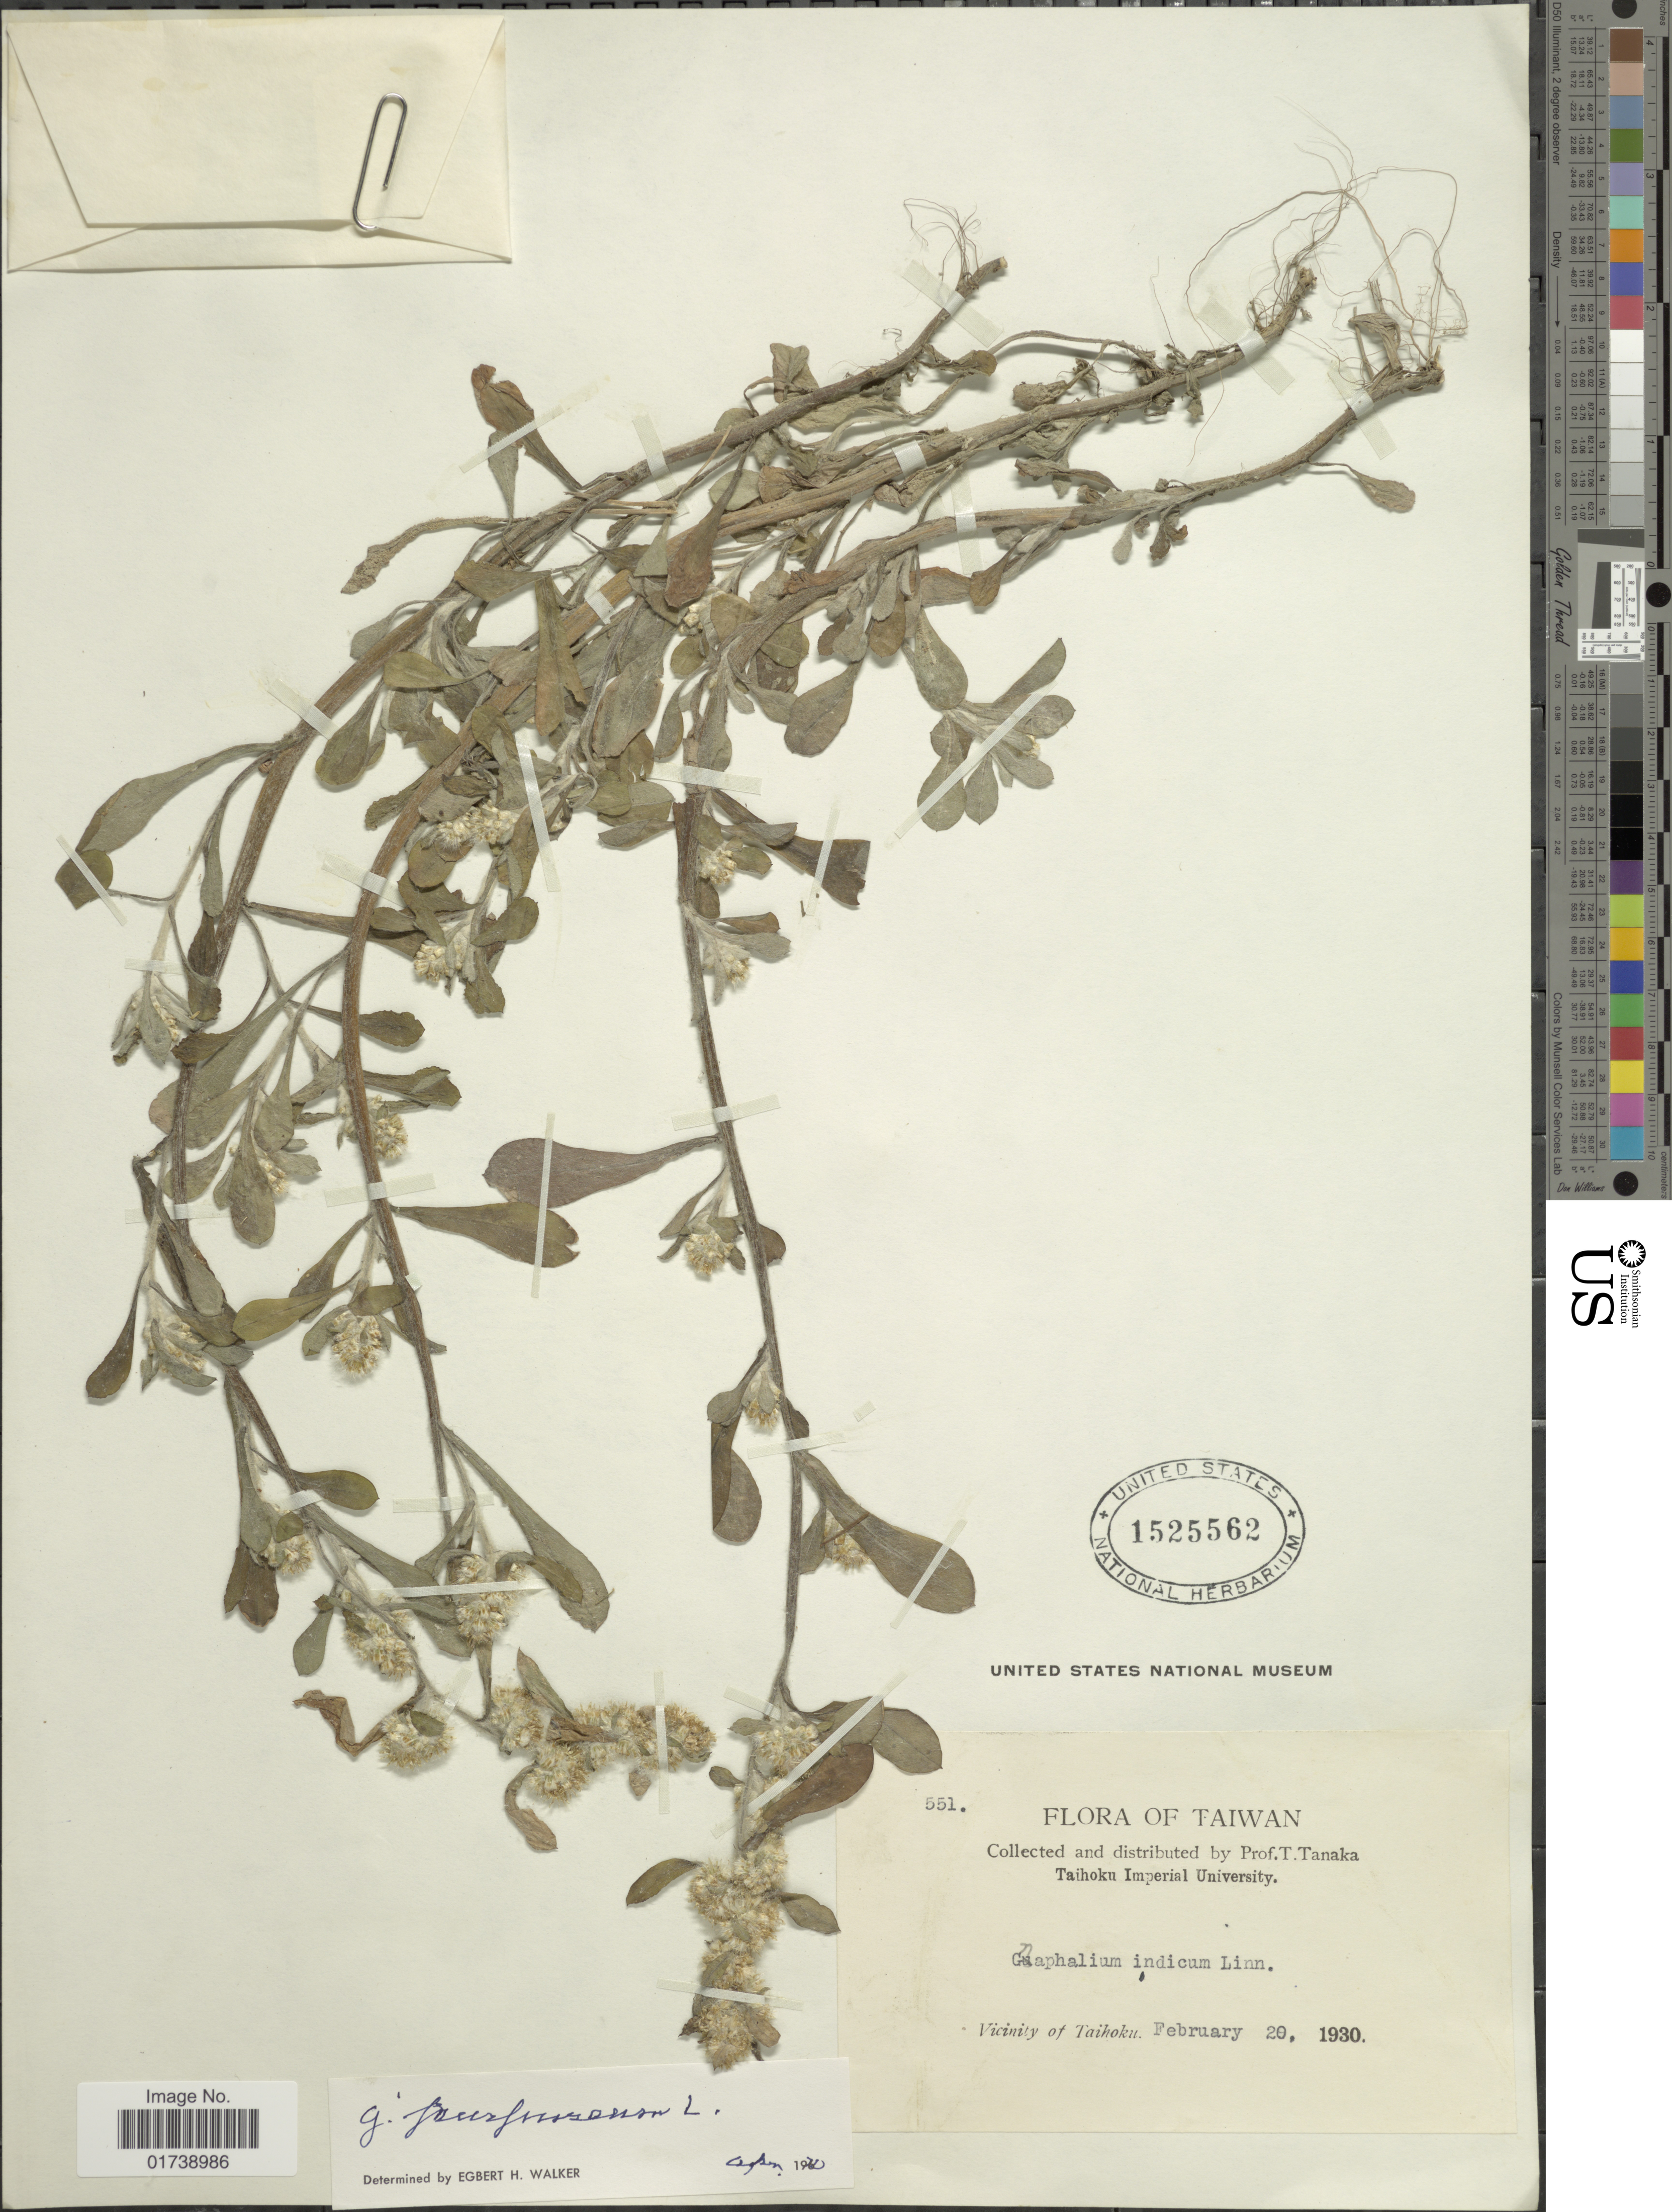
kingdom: Plantae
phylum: Tracheophyta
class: Magnoliopsida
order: Asterales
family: Asteraceae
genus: Gamochaeta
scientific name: Gamochaeta purpurea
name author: (L.) Cabrera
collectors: T. Tanaka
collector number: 551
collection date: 1930-02-20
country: Taiwan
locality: Vicinity of Taihoku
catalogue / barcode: US 1525562